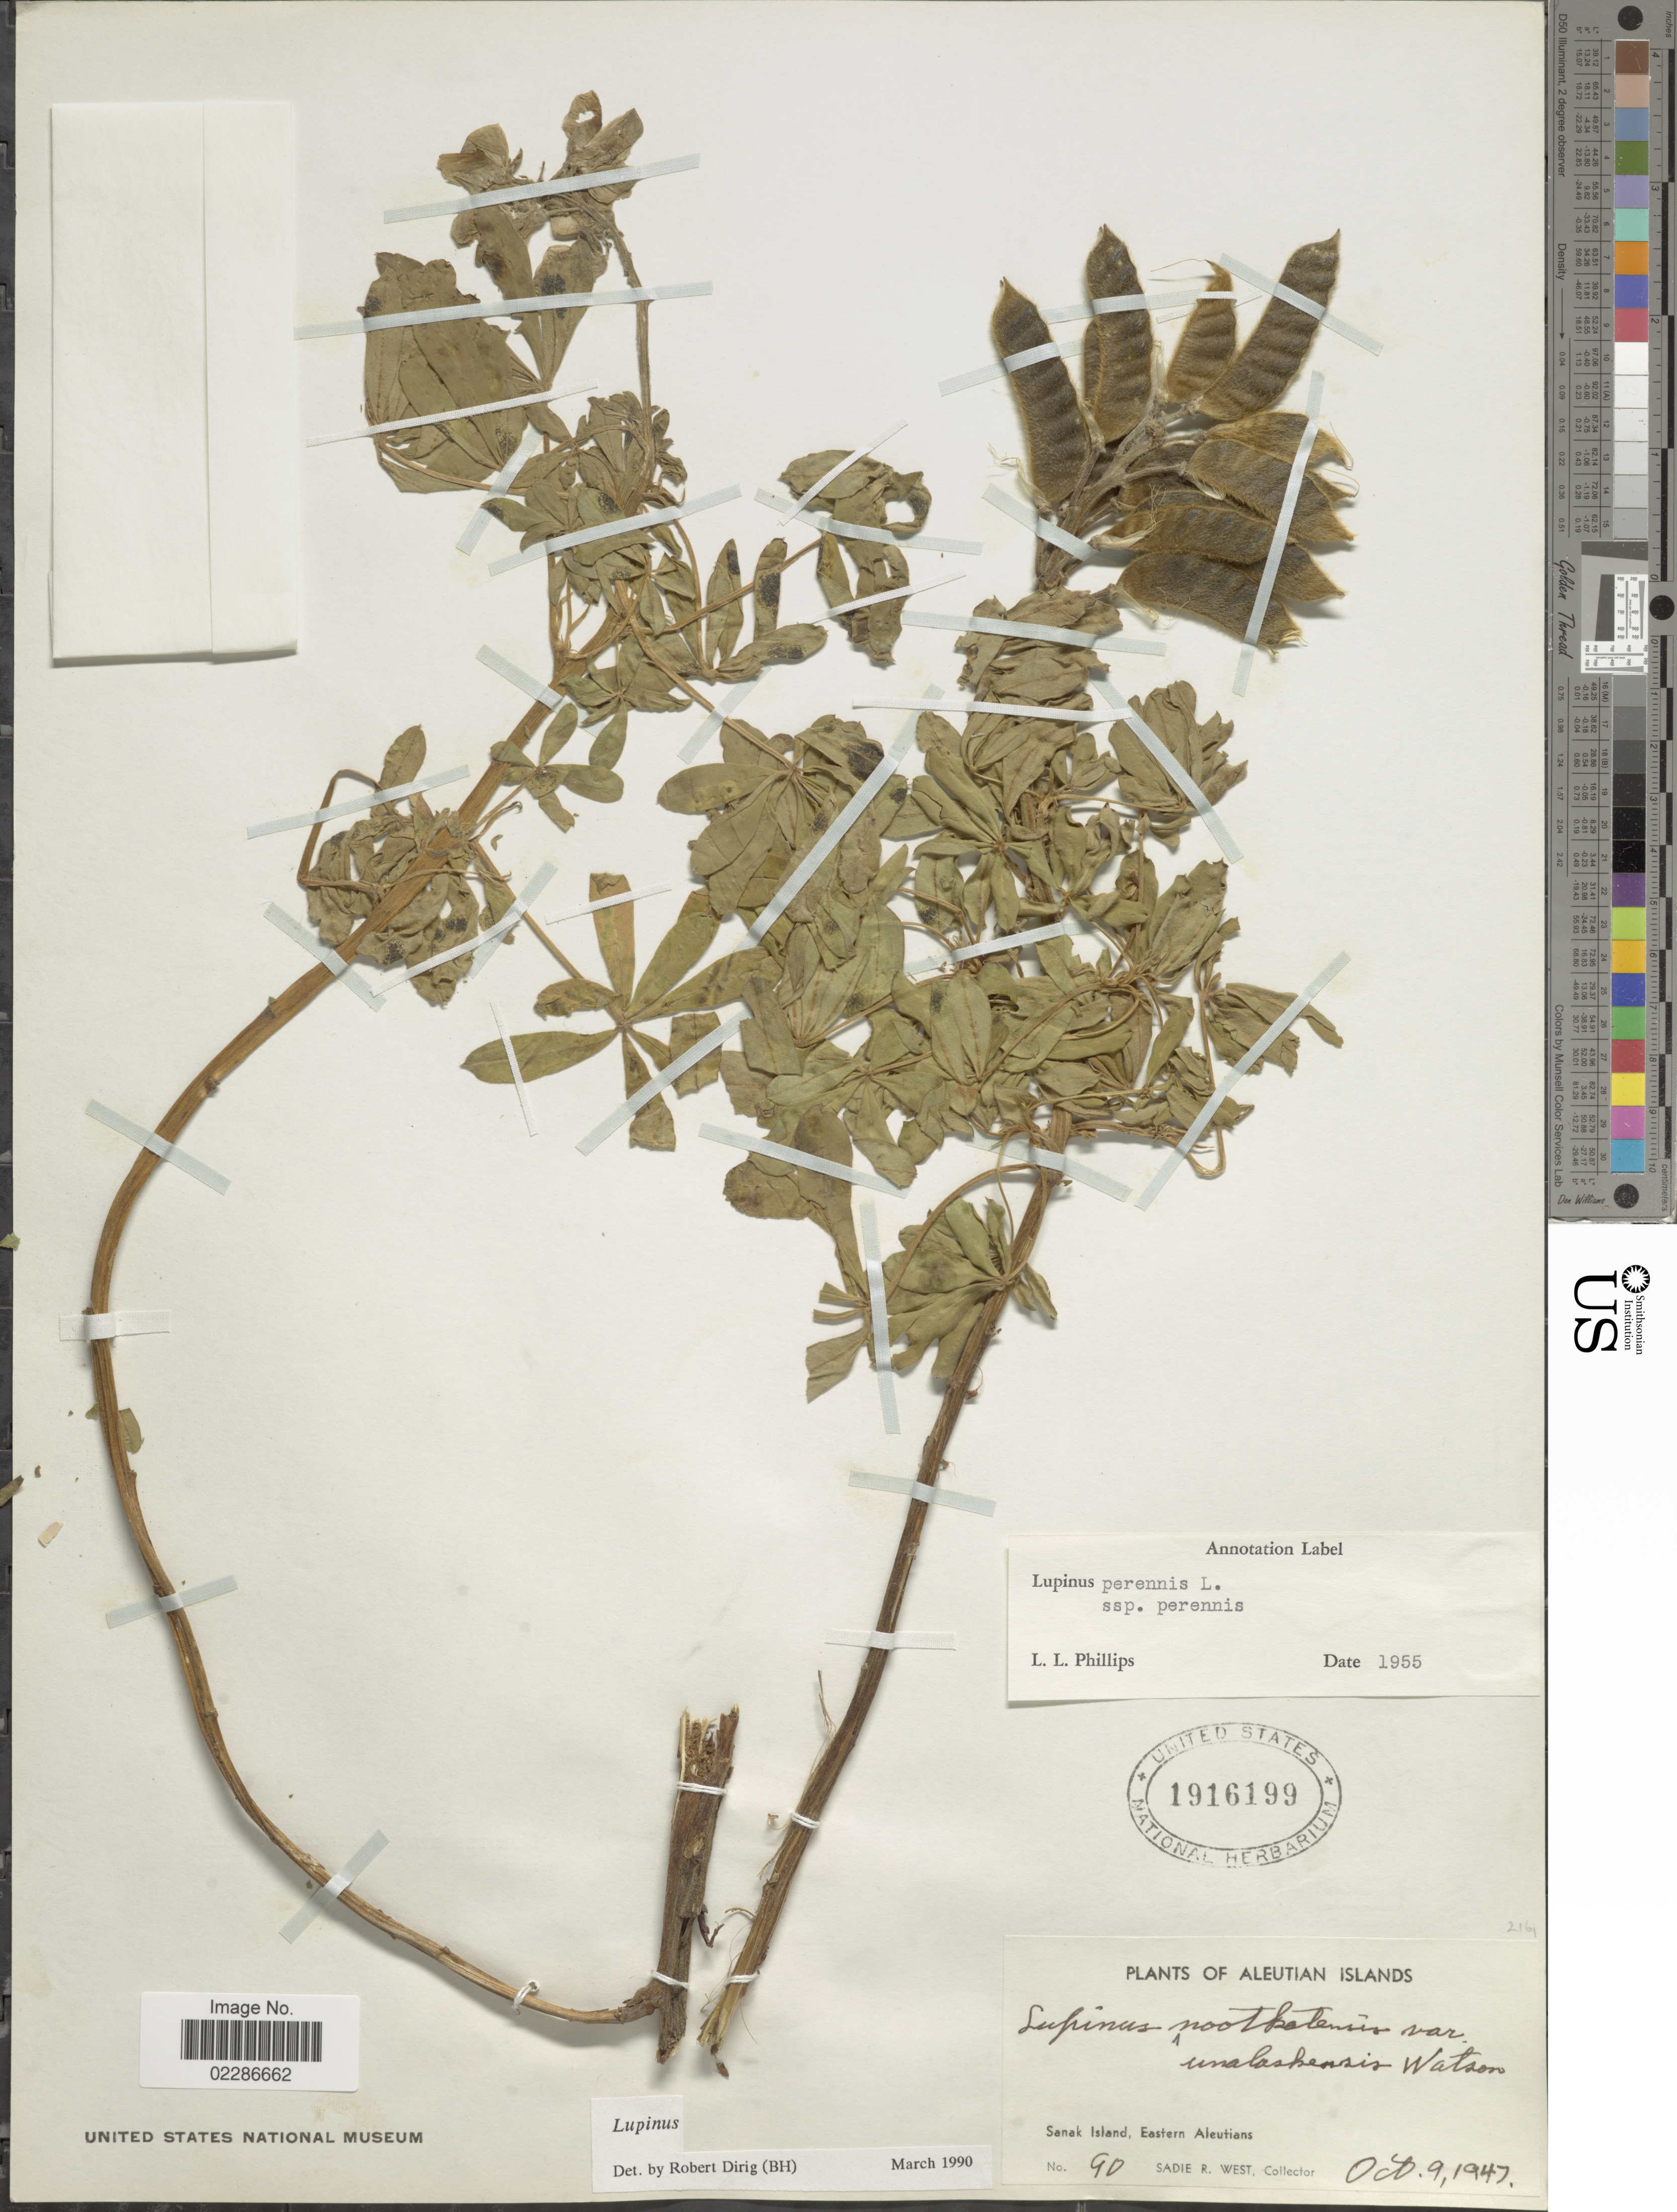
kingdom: Plantae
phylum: Tracheophyta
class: Magnoliopsida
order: Fabales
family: Fabaceae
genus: Lupinus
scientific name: Lupinus perennis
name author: L.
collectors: S. R. West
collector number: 90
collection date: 1947-10-09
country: United States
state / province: Alaska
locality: Aleutian Islands, Sanak Island, Eastern Aleutians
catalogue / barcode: US 1916199